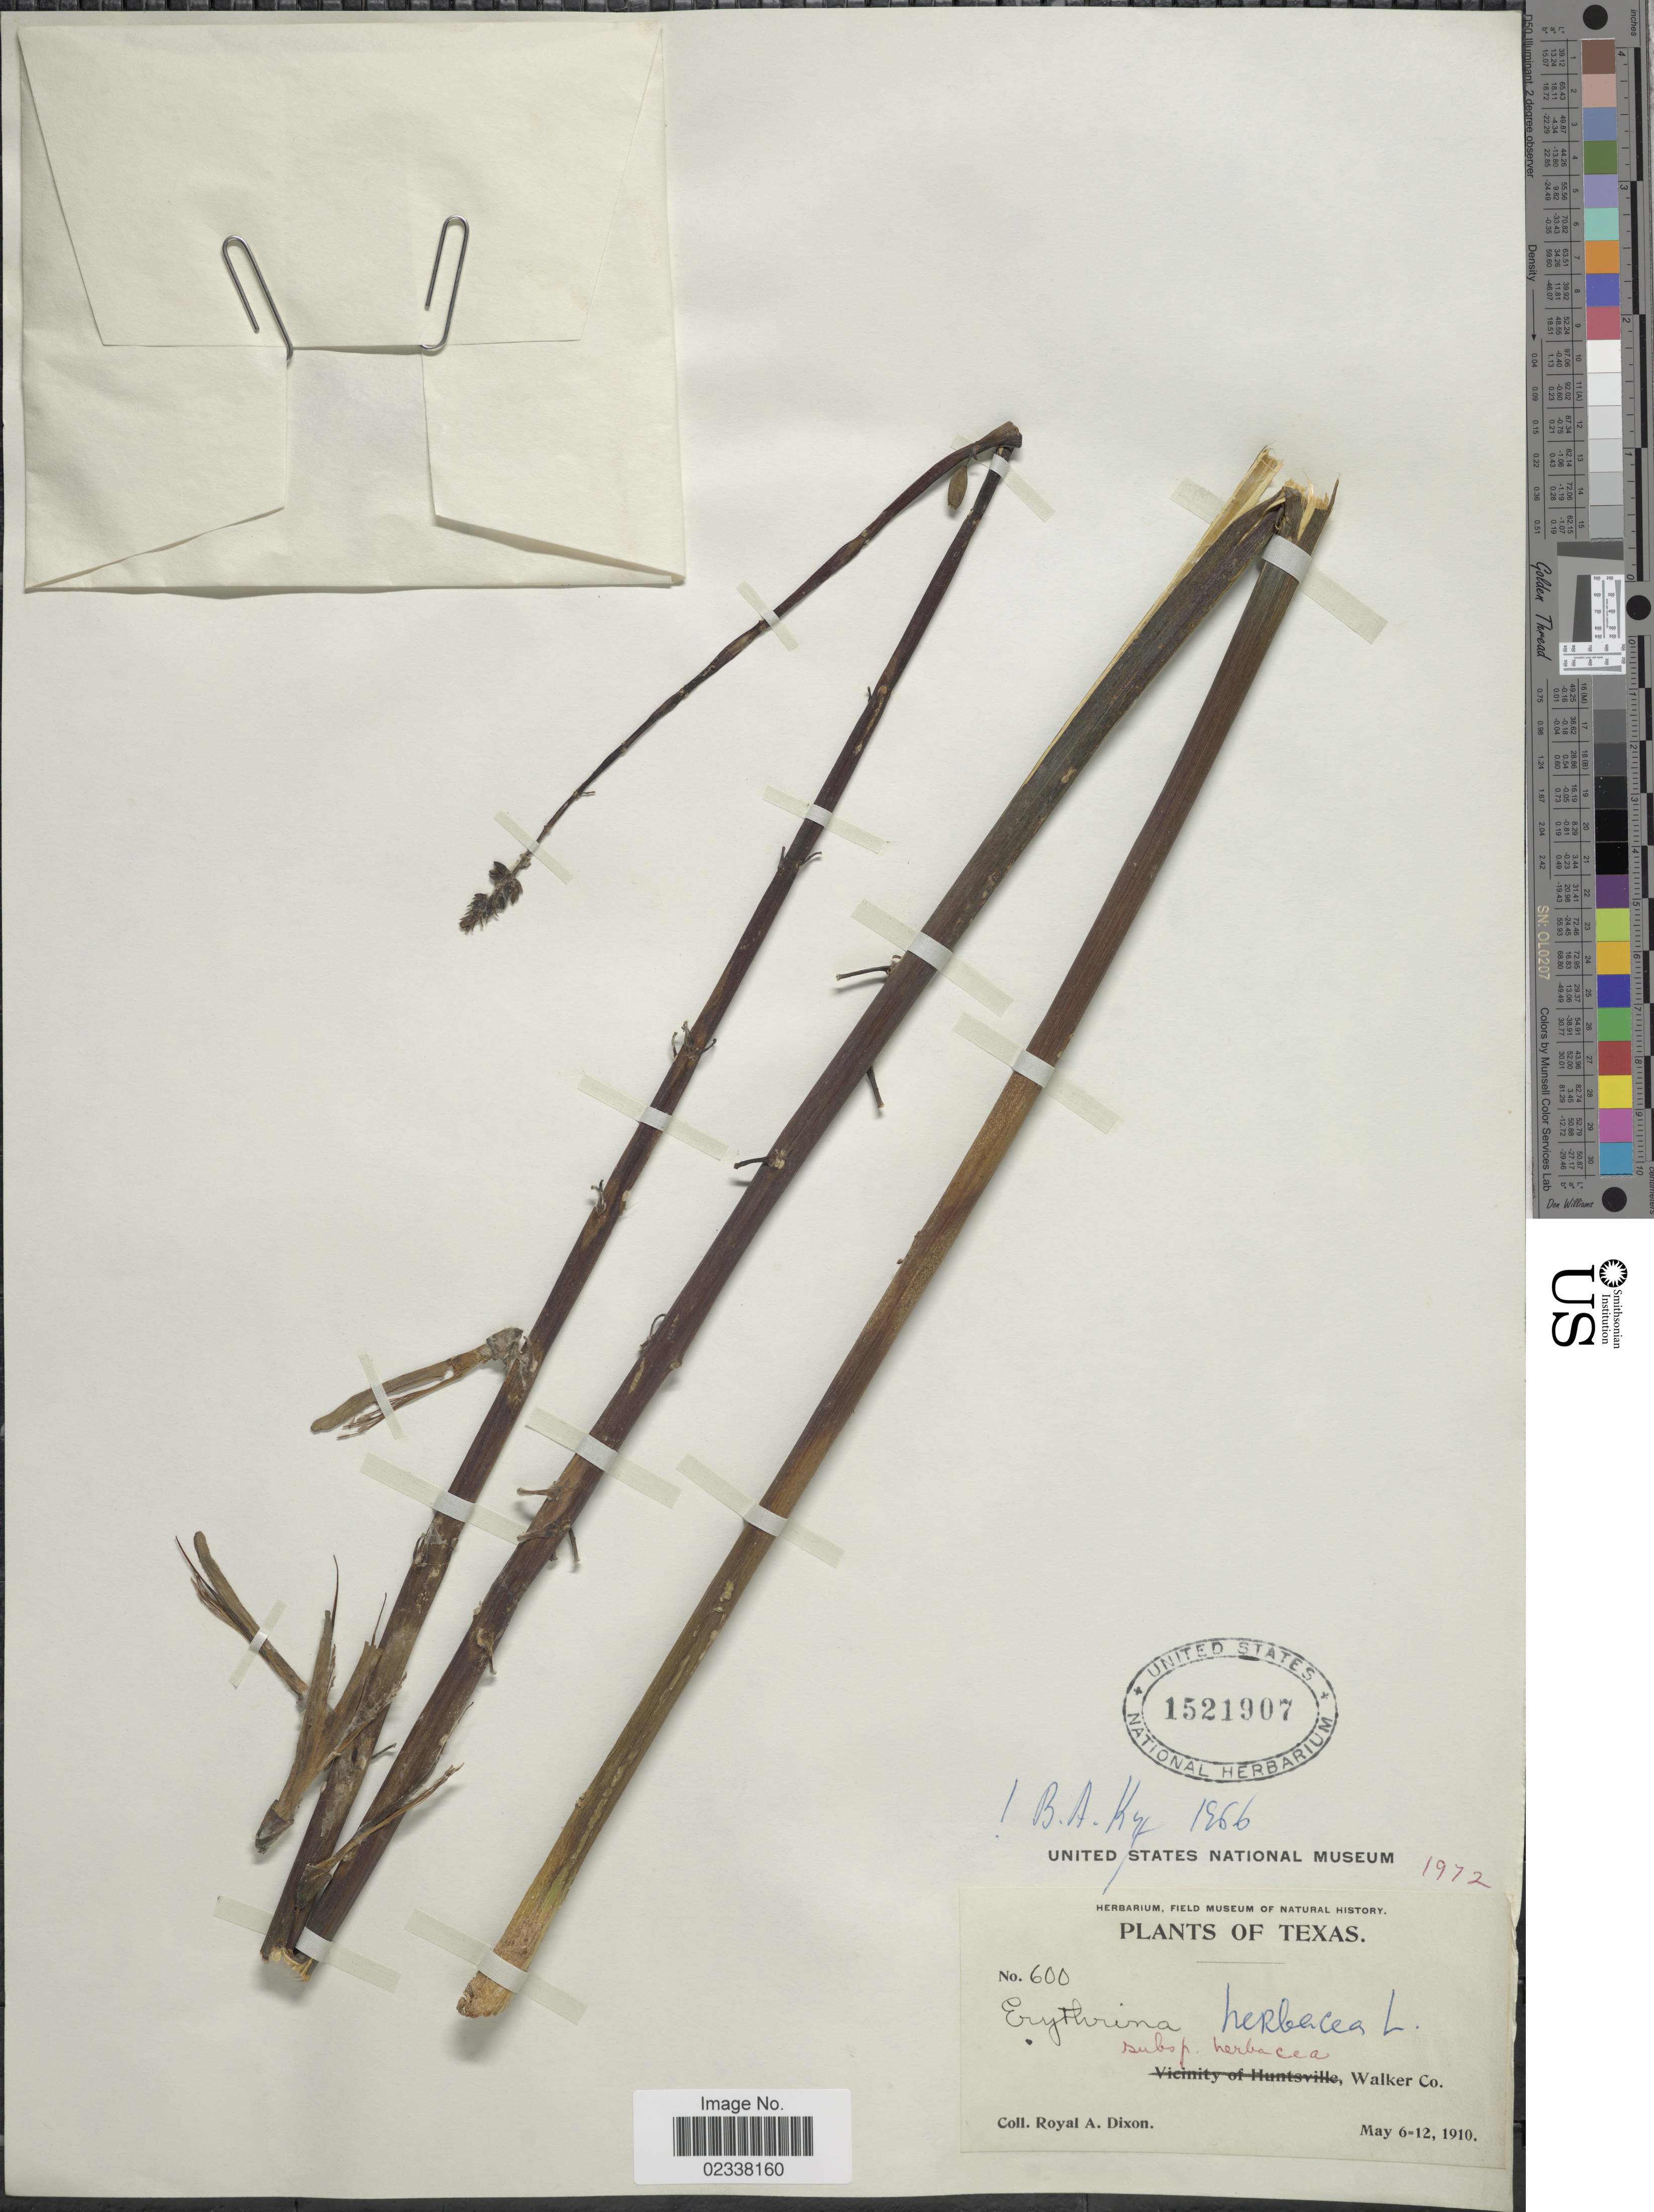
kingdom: Plantae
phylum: Tracheophyta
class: Magnoliopsida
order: Fabales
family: Fabaceae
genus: Erythrina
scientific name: Erythrina herbacea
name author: L.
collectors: R. A. Dixon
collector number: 600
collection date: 1910-05-06/1910-05-12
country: United States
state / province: Texas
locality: Walker Co.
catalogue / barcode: US 1521907